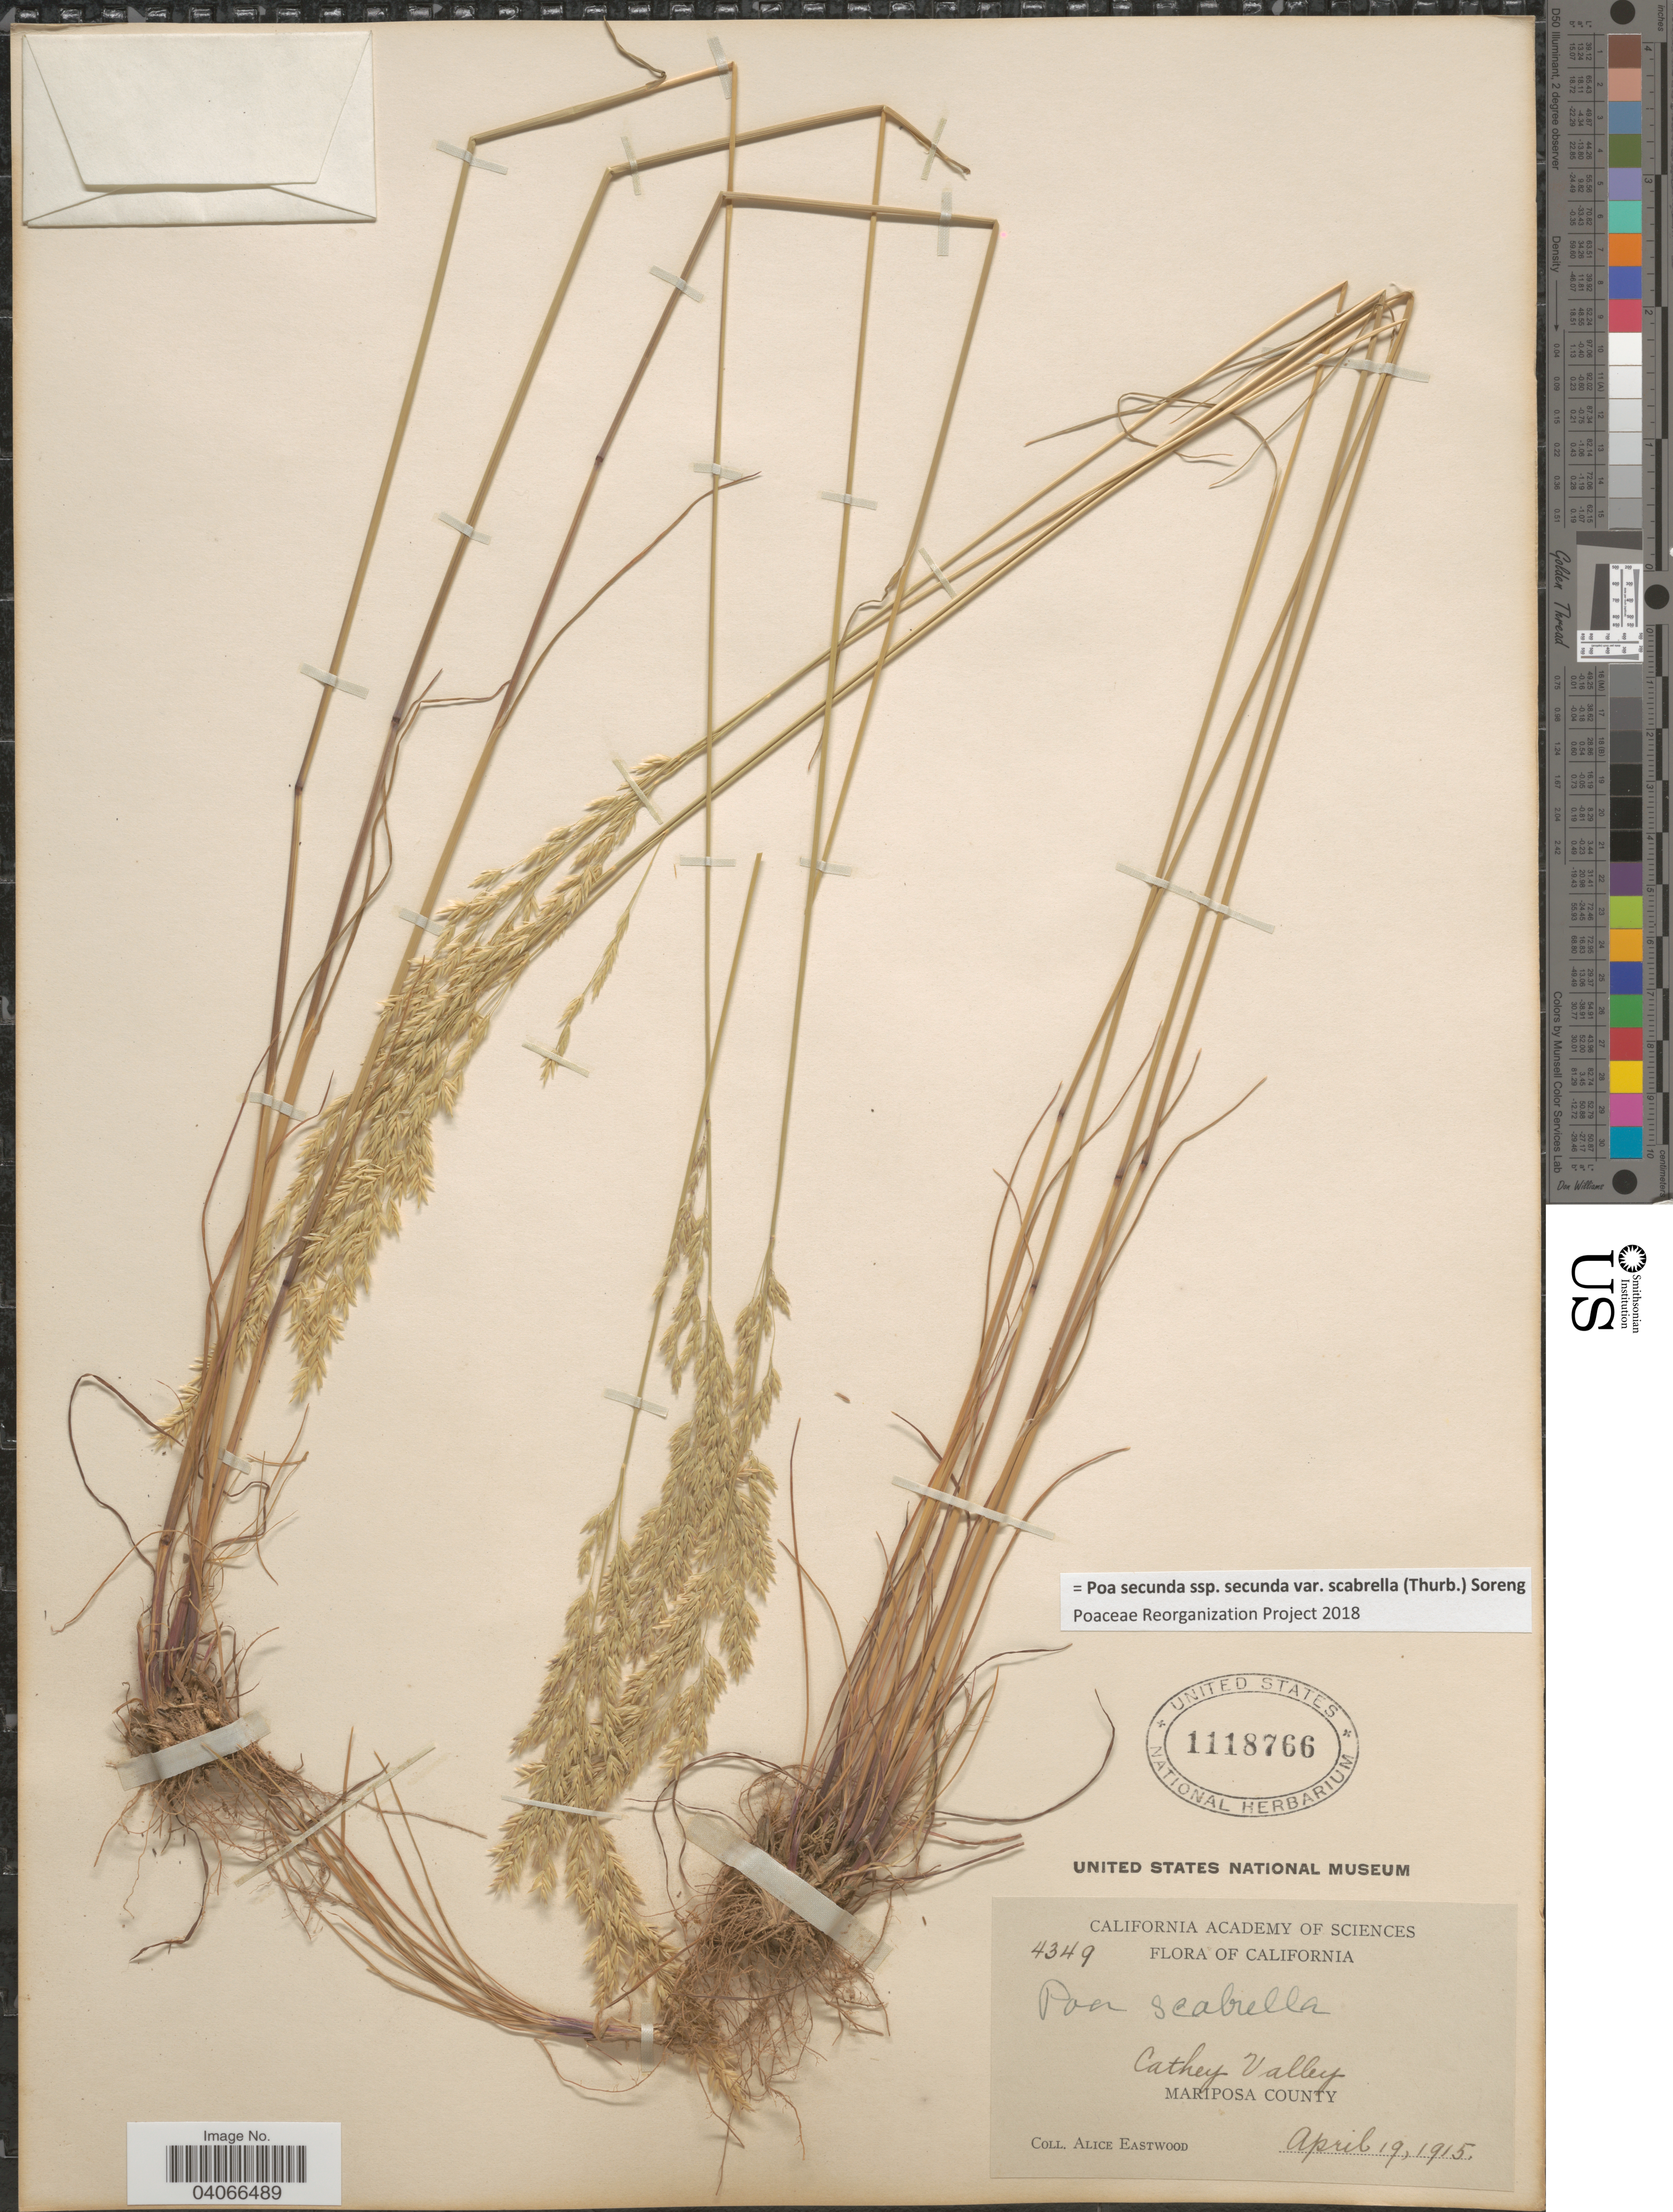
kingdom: Plantae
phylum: Tracheophyta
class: Liliopsida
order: Poales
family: Poaceae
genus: Poa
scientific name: Poa secunda subsp. secunda var. scabrella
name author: (Thurb.) Soreng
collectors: A. Eastwood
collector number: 4349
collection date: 1915-04-19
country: United States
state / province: California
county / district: Mariposa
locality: Cathey Valley. Mariposa County.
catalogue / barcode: US 1118766